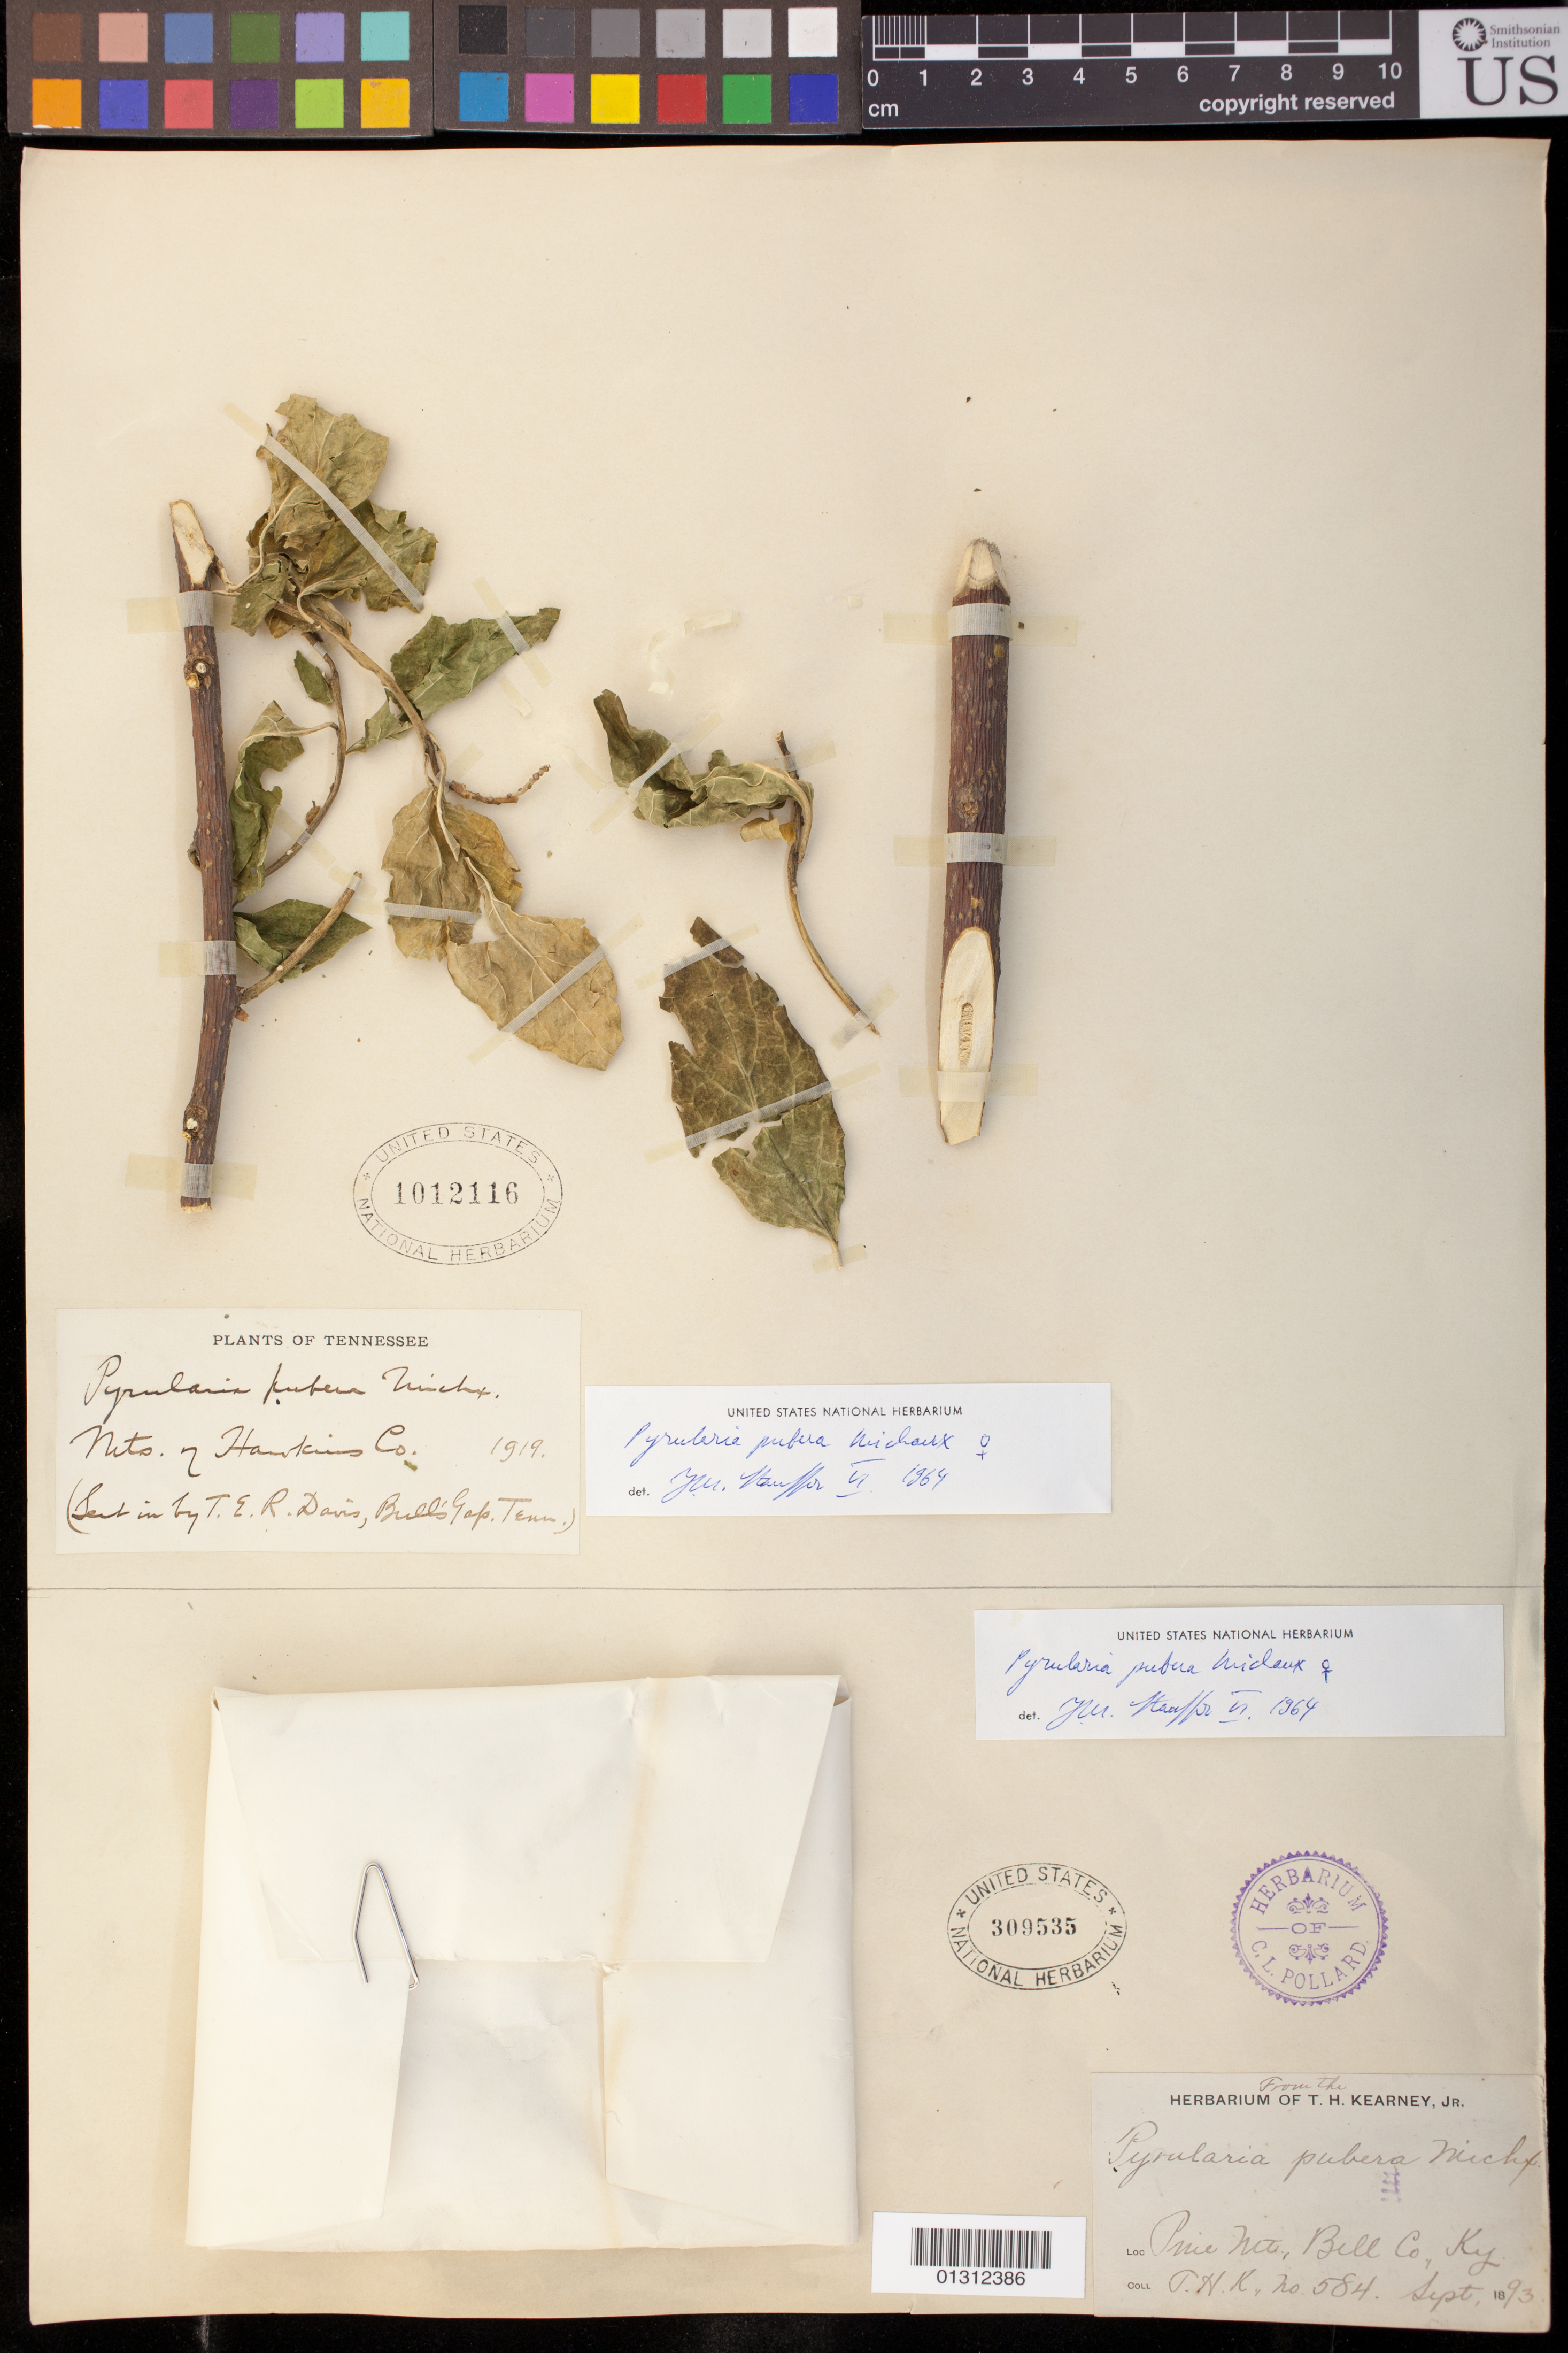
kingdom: Plantae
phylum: Tracheophyta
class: Magnoliopsida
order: Santalales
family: Cervantesiaceae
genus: Pyrularia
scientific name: Pyrularia pubera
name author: Michx.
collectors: T. Davis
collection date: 1919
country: United States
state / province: Tennessee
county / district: Hawkins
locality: Bull's Gap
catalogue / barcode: US 1012116